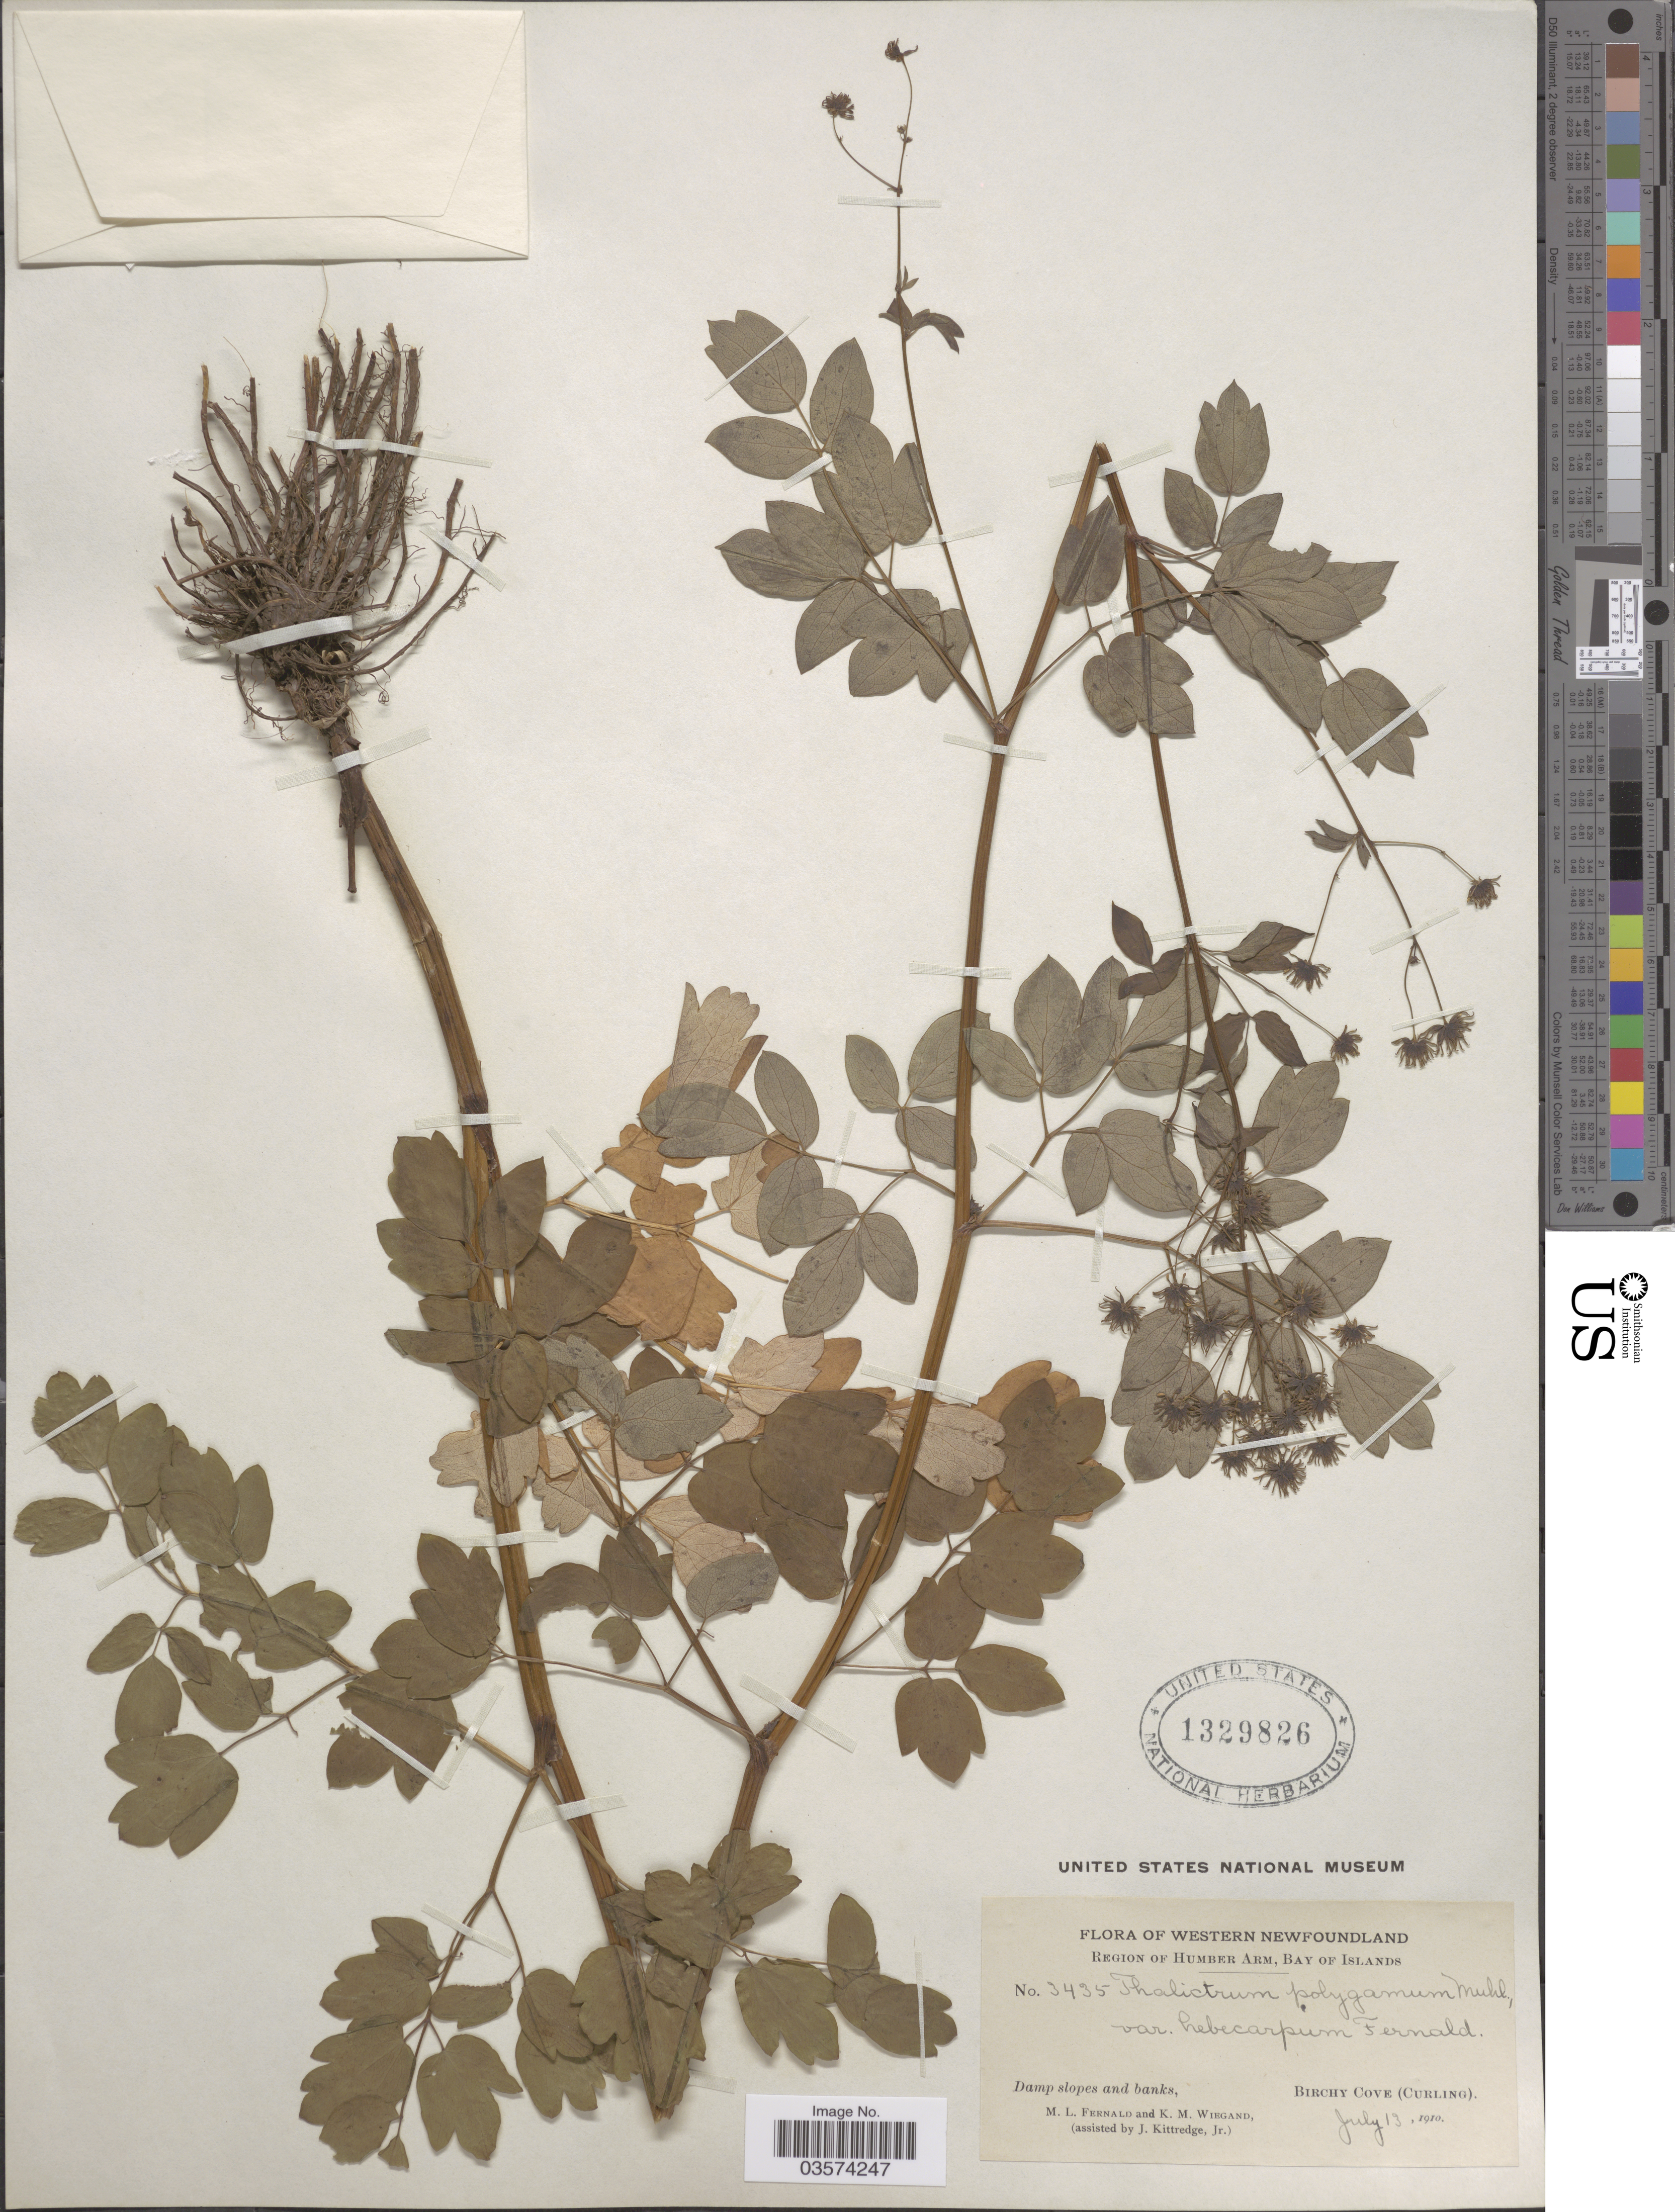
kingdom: Plantae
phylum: Tracheophyta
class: Magnoliopsida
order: Ranunculales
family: Ranunculaceae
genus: Thalictrum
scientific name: Thalictrum pubescens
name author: Pursh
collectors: M. L. Fernald, K. M. Wiegand & J. Kittredge Jr.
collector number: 3435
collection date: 1910-07-13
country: Canada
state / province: Newfoundland and Labrador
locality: Western Newfoundland. Region of Humber Arm, Bay of Island. Birchy Cove (Curling).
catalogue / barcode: US 1329826